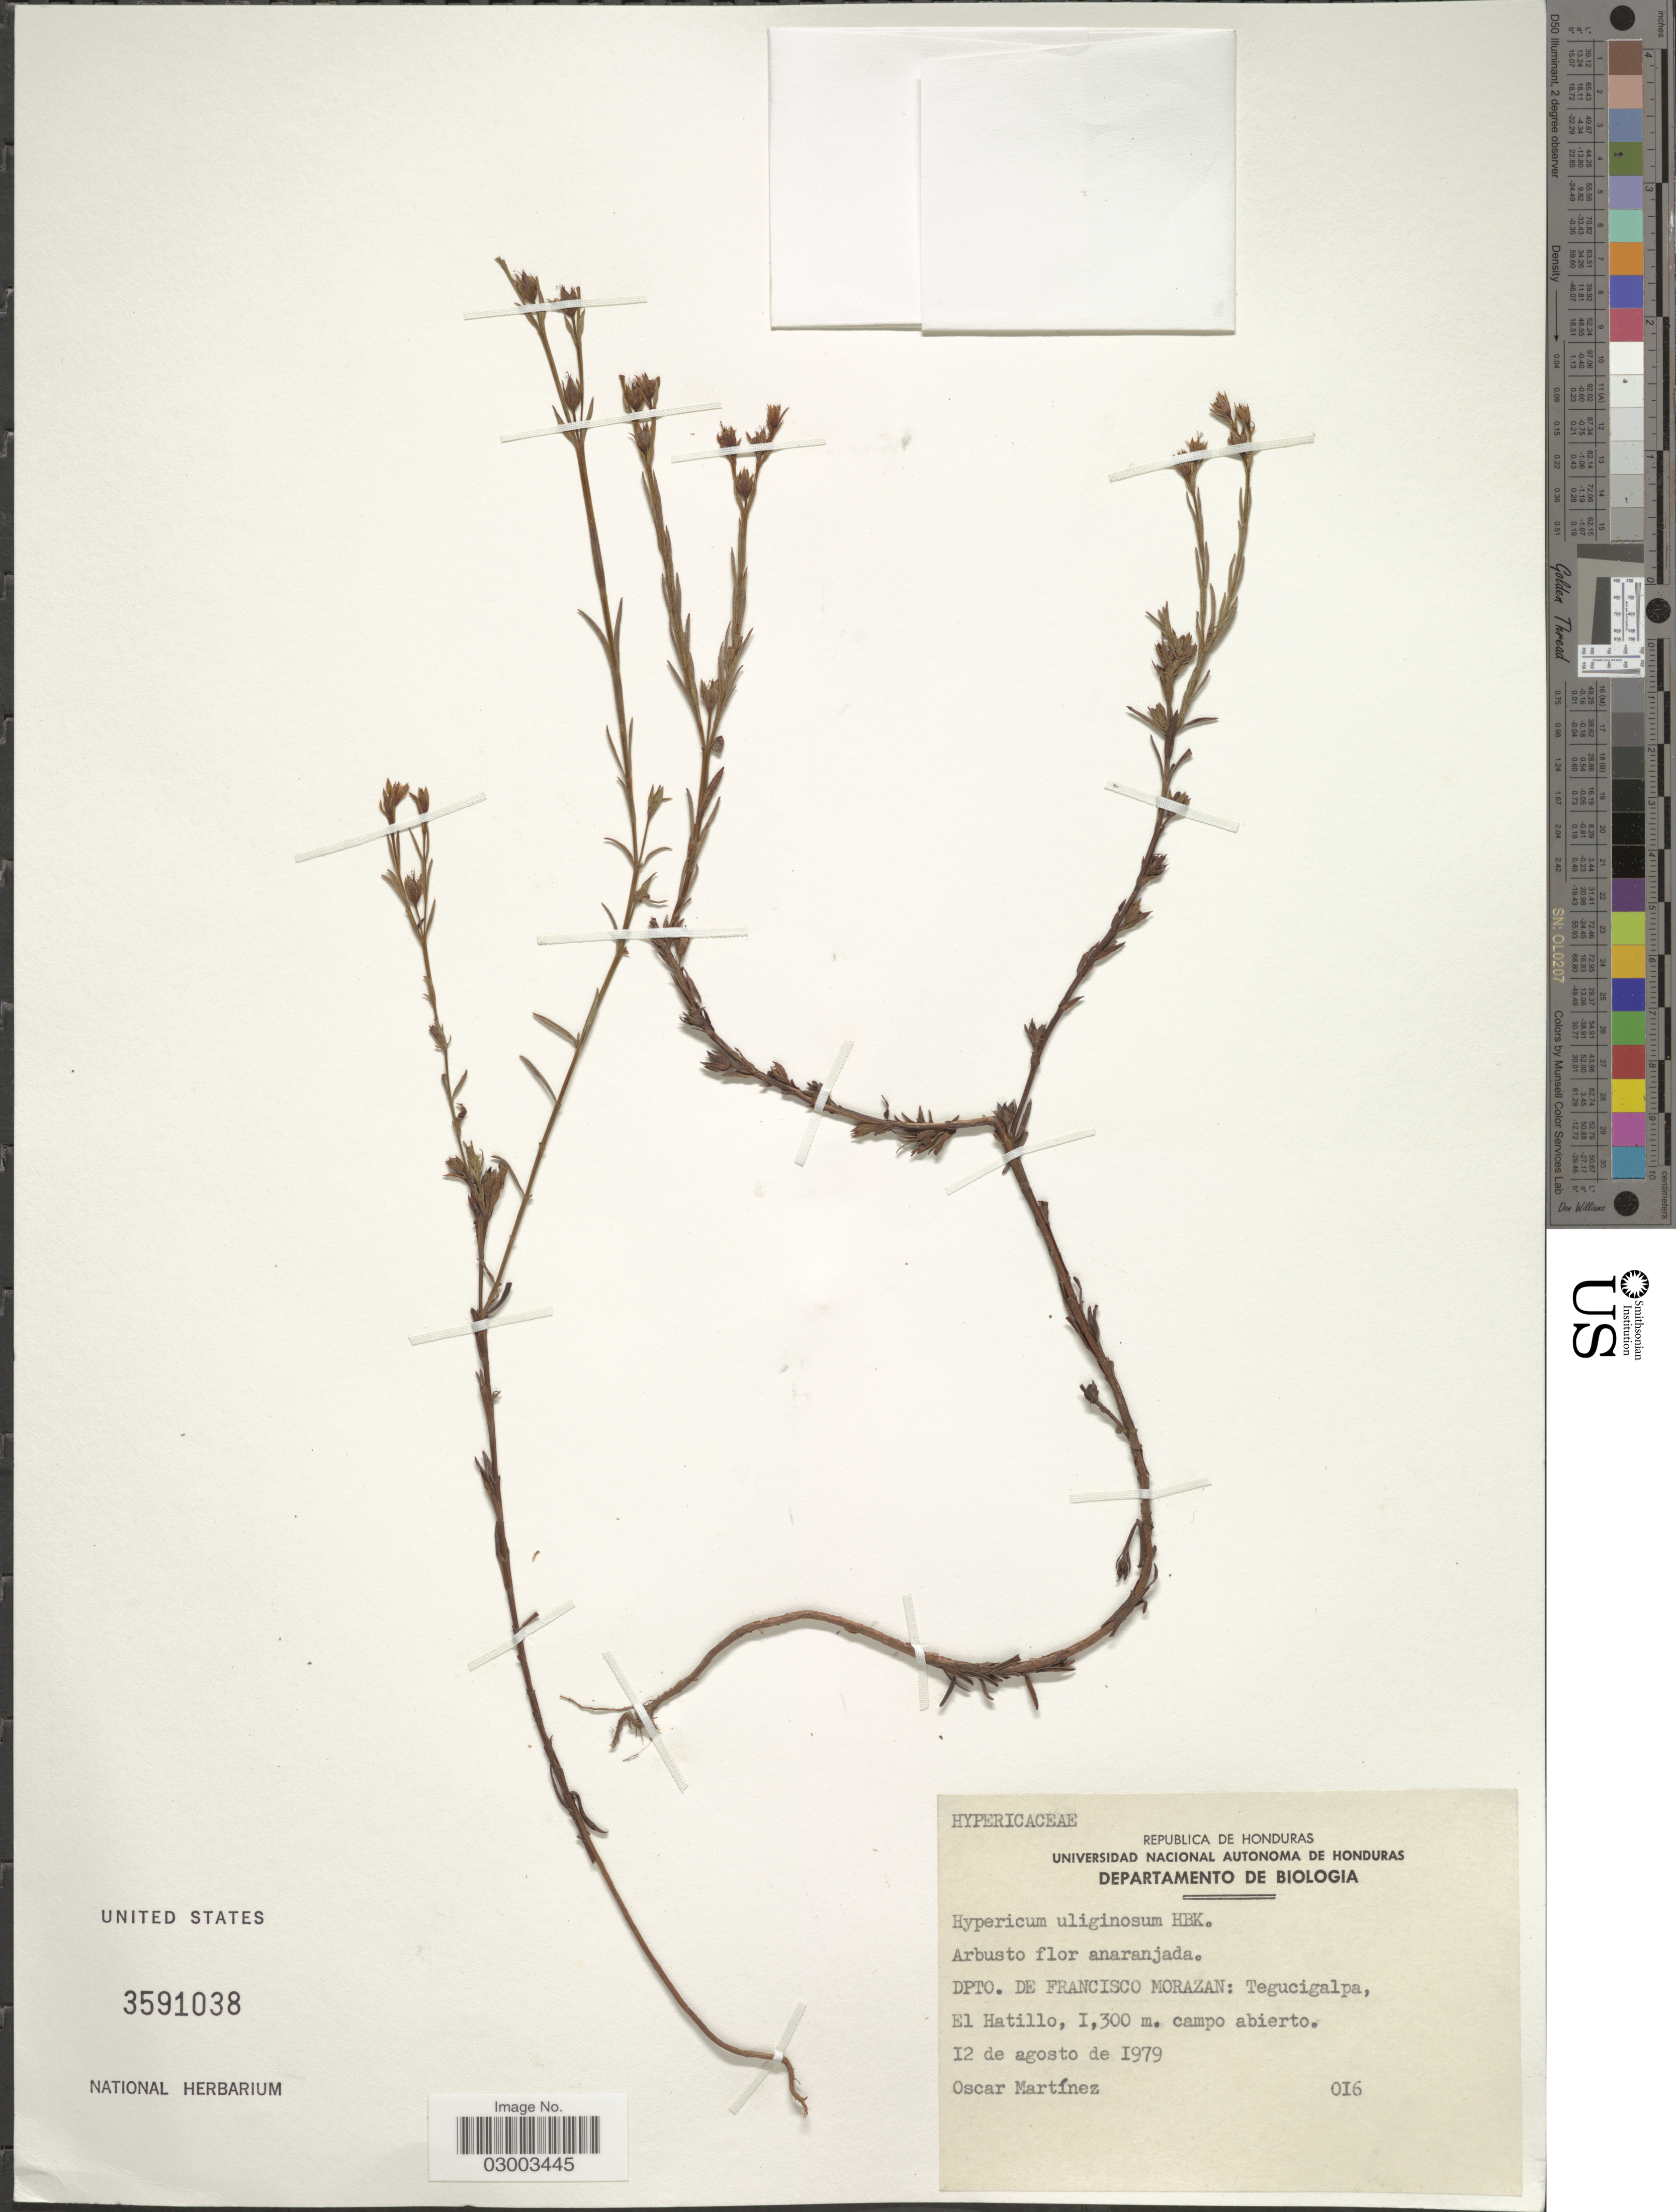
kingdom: Plantae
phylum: Tracheophyta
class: Magnoliopsida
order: Malpighiales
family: Hypericaceae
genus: Hypericum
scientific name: Hypericum silenoides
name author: Juss.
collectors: O. Martínez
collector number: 016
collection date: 1979-08-12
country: Honduras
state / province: Fco. Morazán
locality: Dpto. de Francisco Morazan: Tegucigalpa, El Hatillo.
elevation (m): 1300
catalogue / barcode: US 3591038